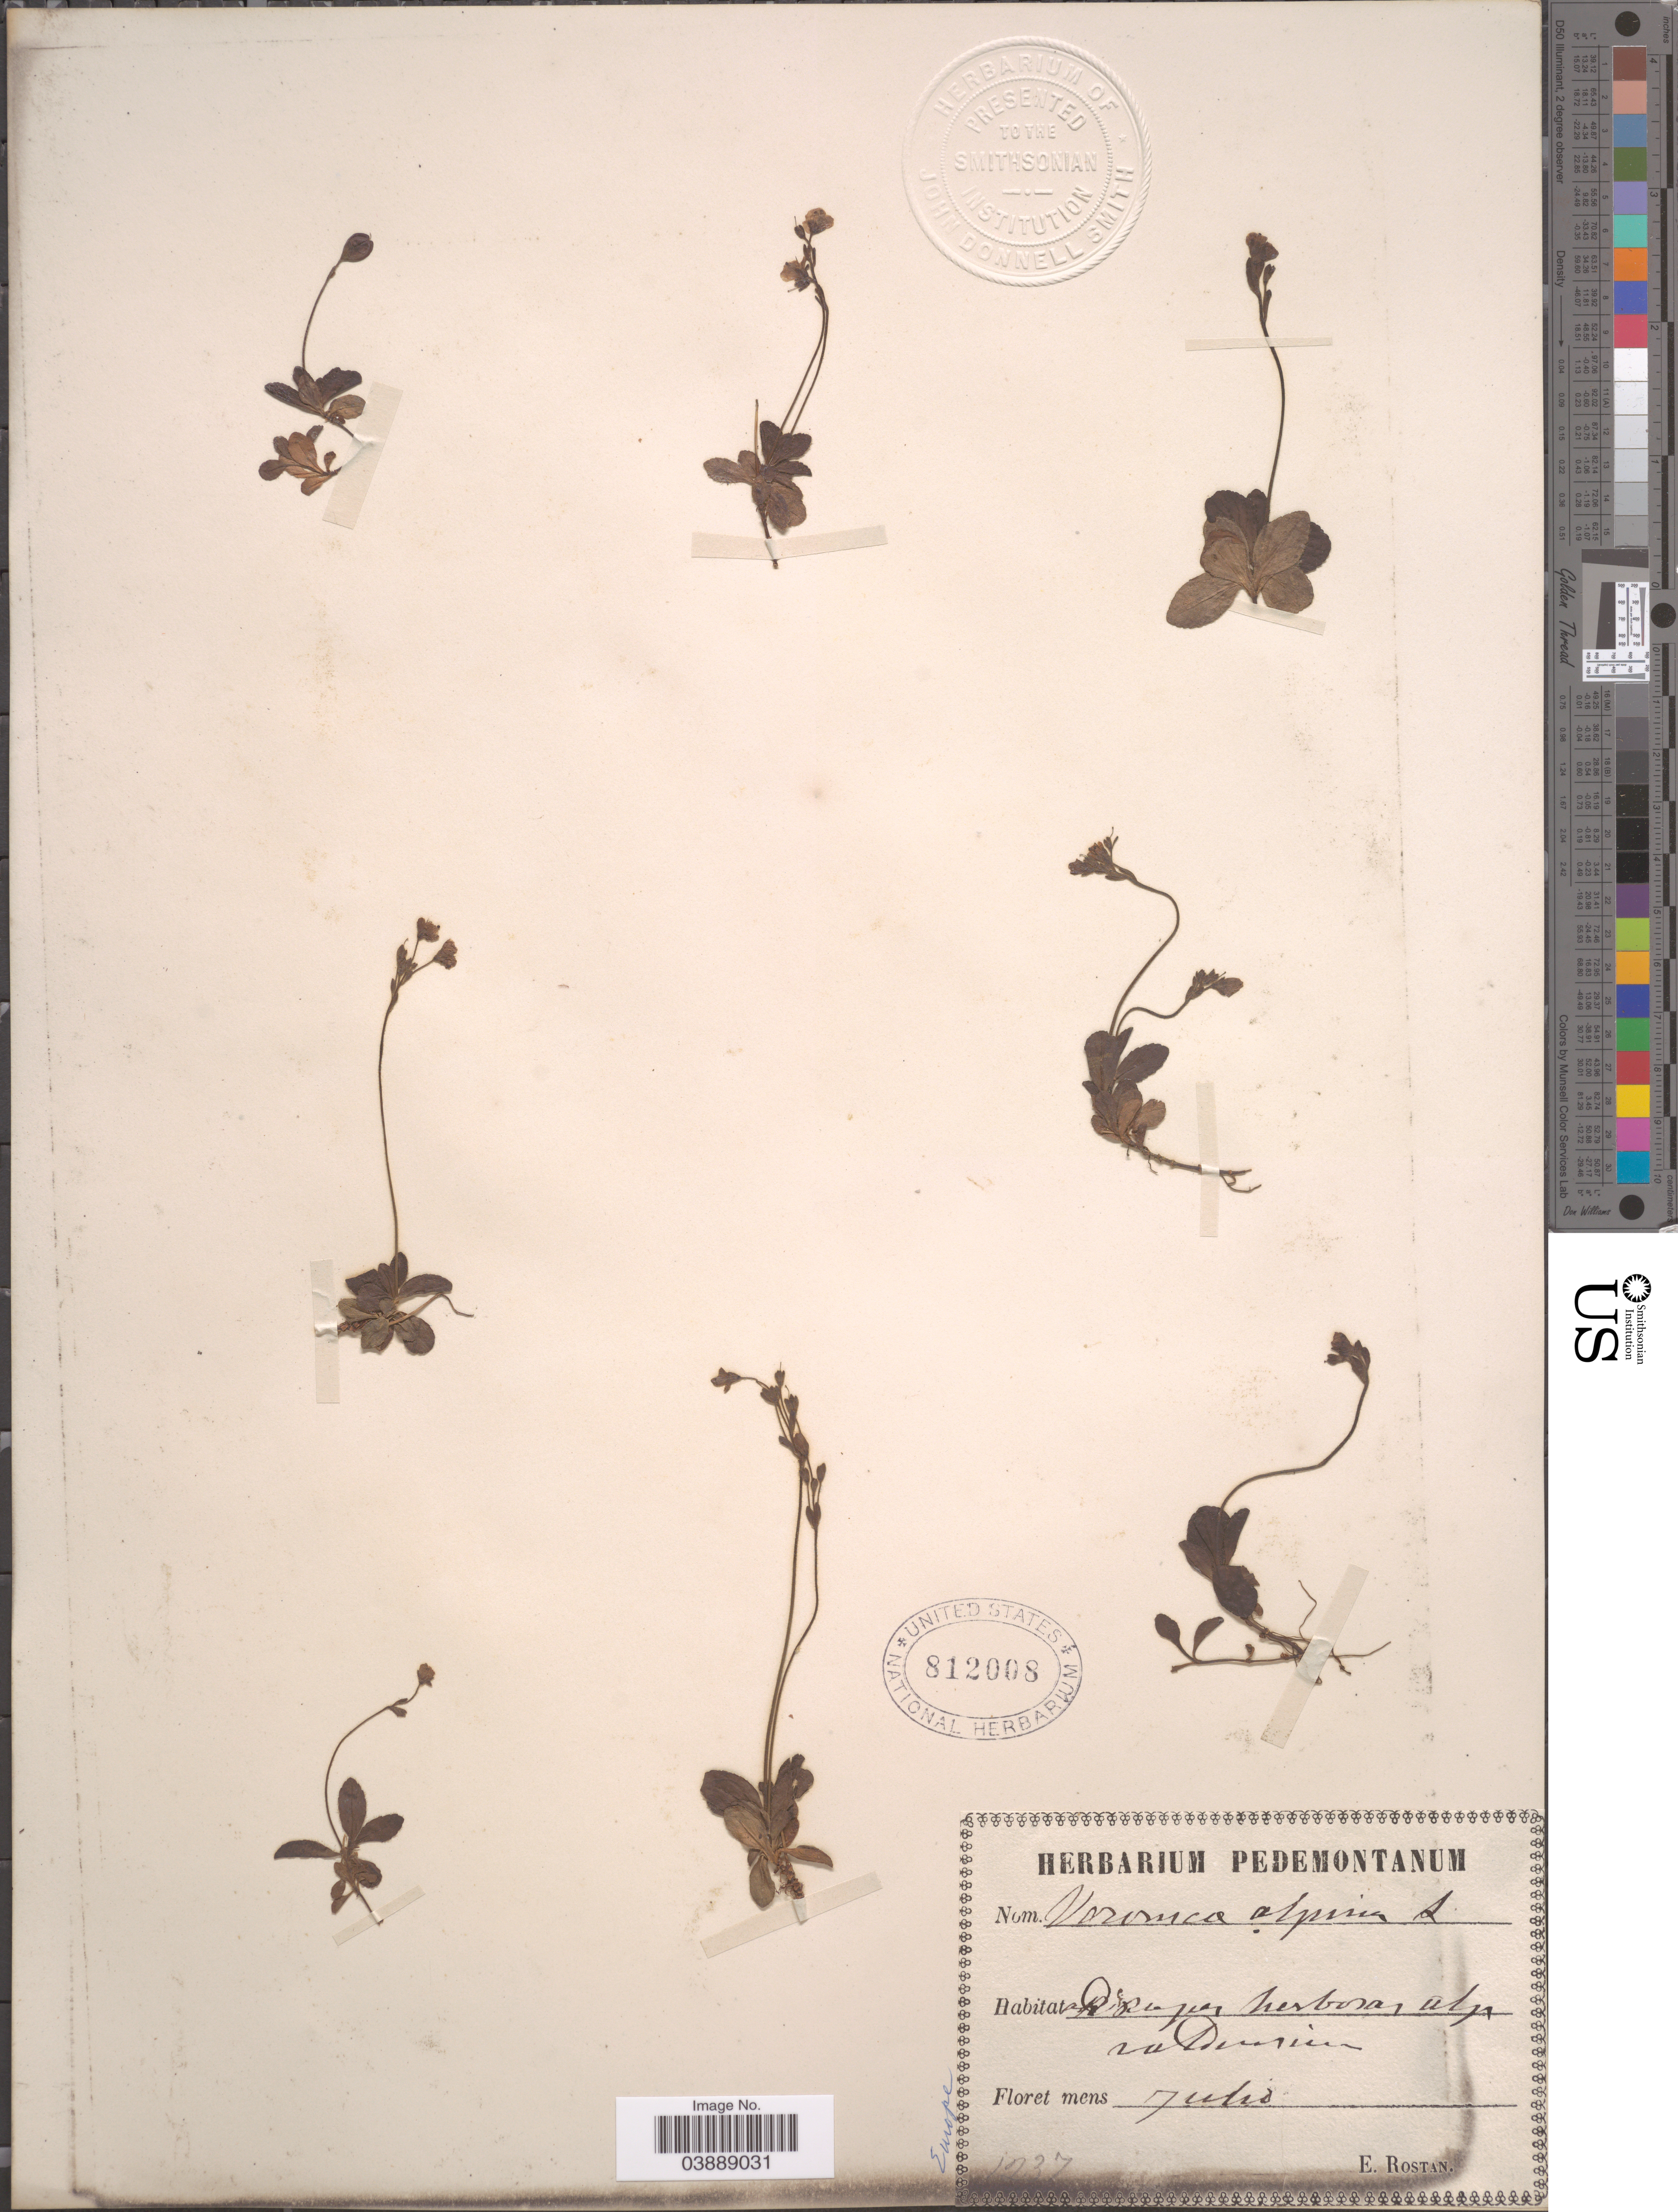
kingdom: Plantae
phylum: Tracheophyta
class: Magnoliopsida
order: Lamiales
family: Plantaginaceae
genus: Veronica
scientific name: Veronica alpina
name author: L.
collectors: E. Rostan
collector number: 1237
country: Italy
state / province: Piedmont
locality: [illegible text].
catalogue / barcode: US 812008